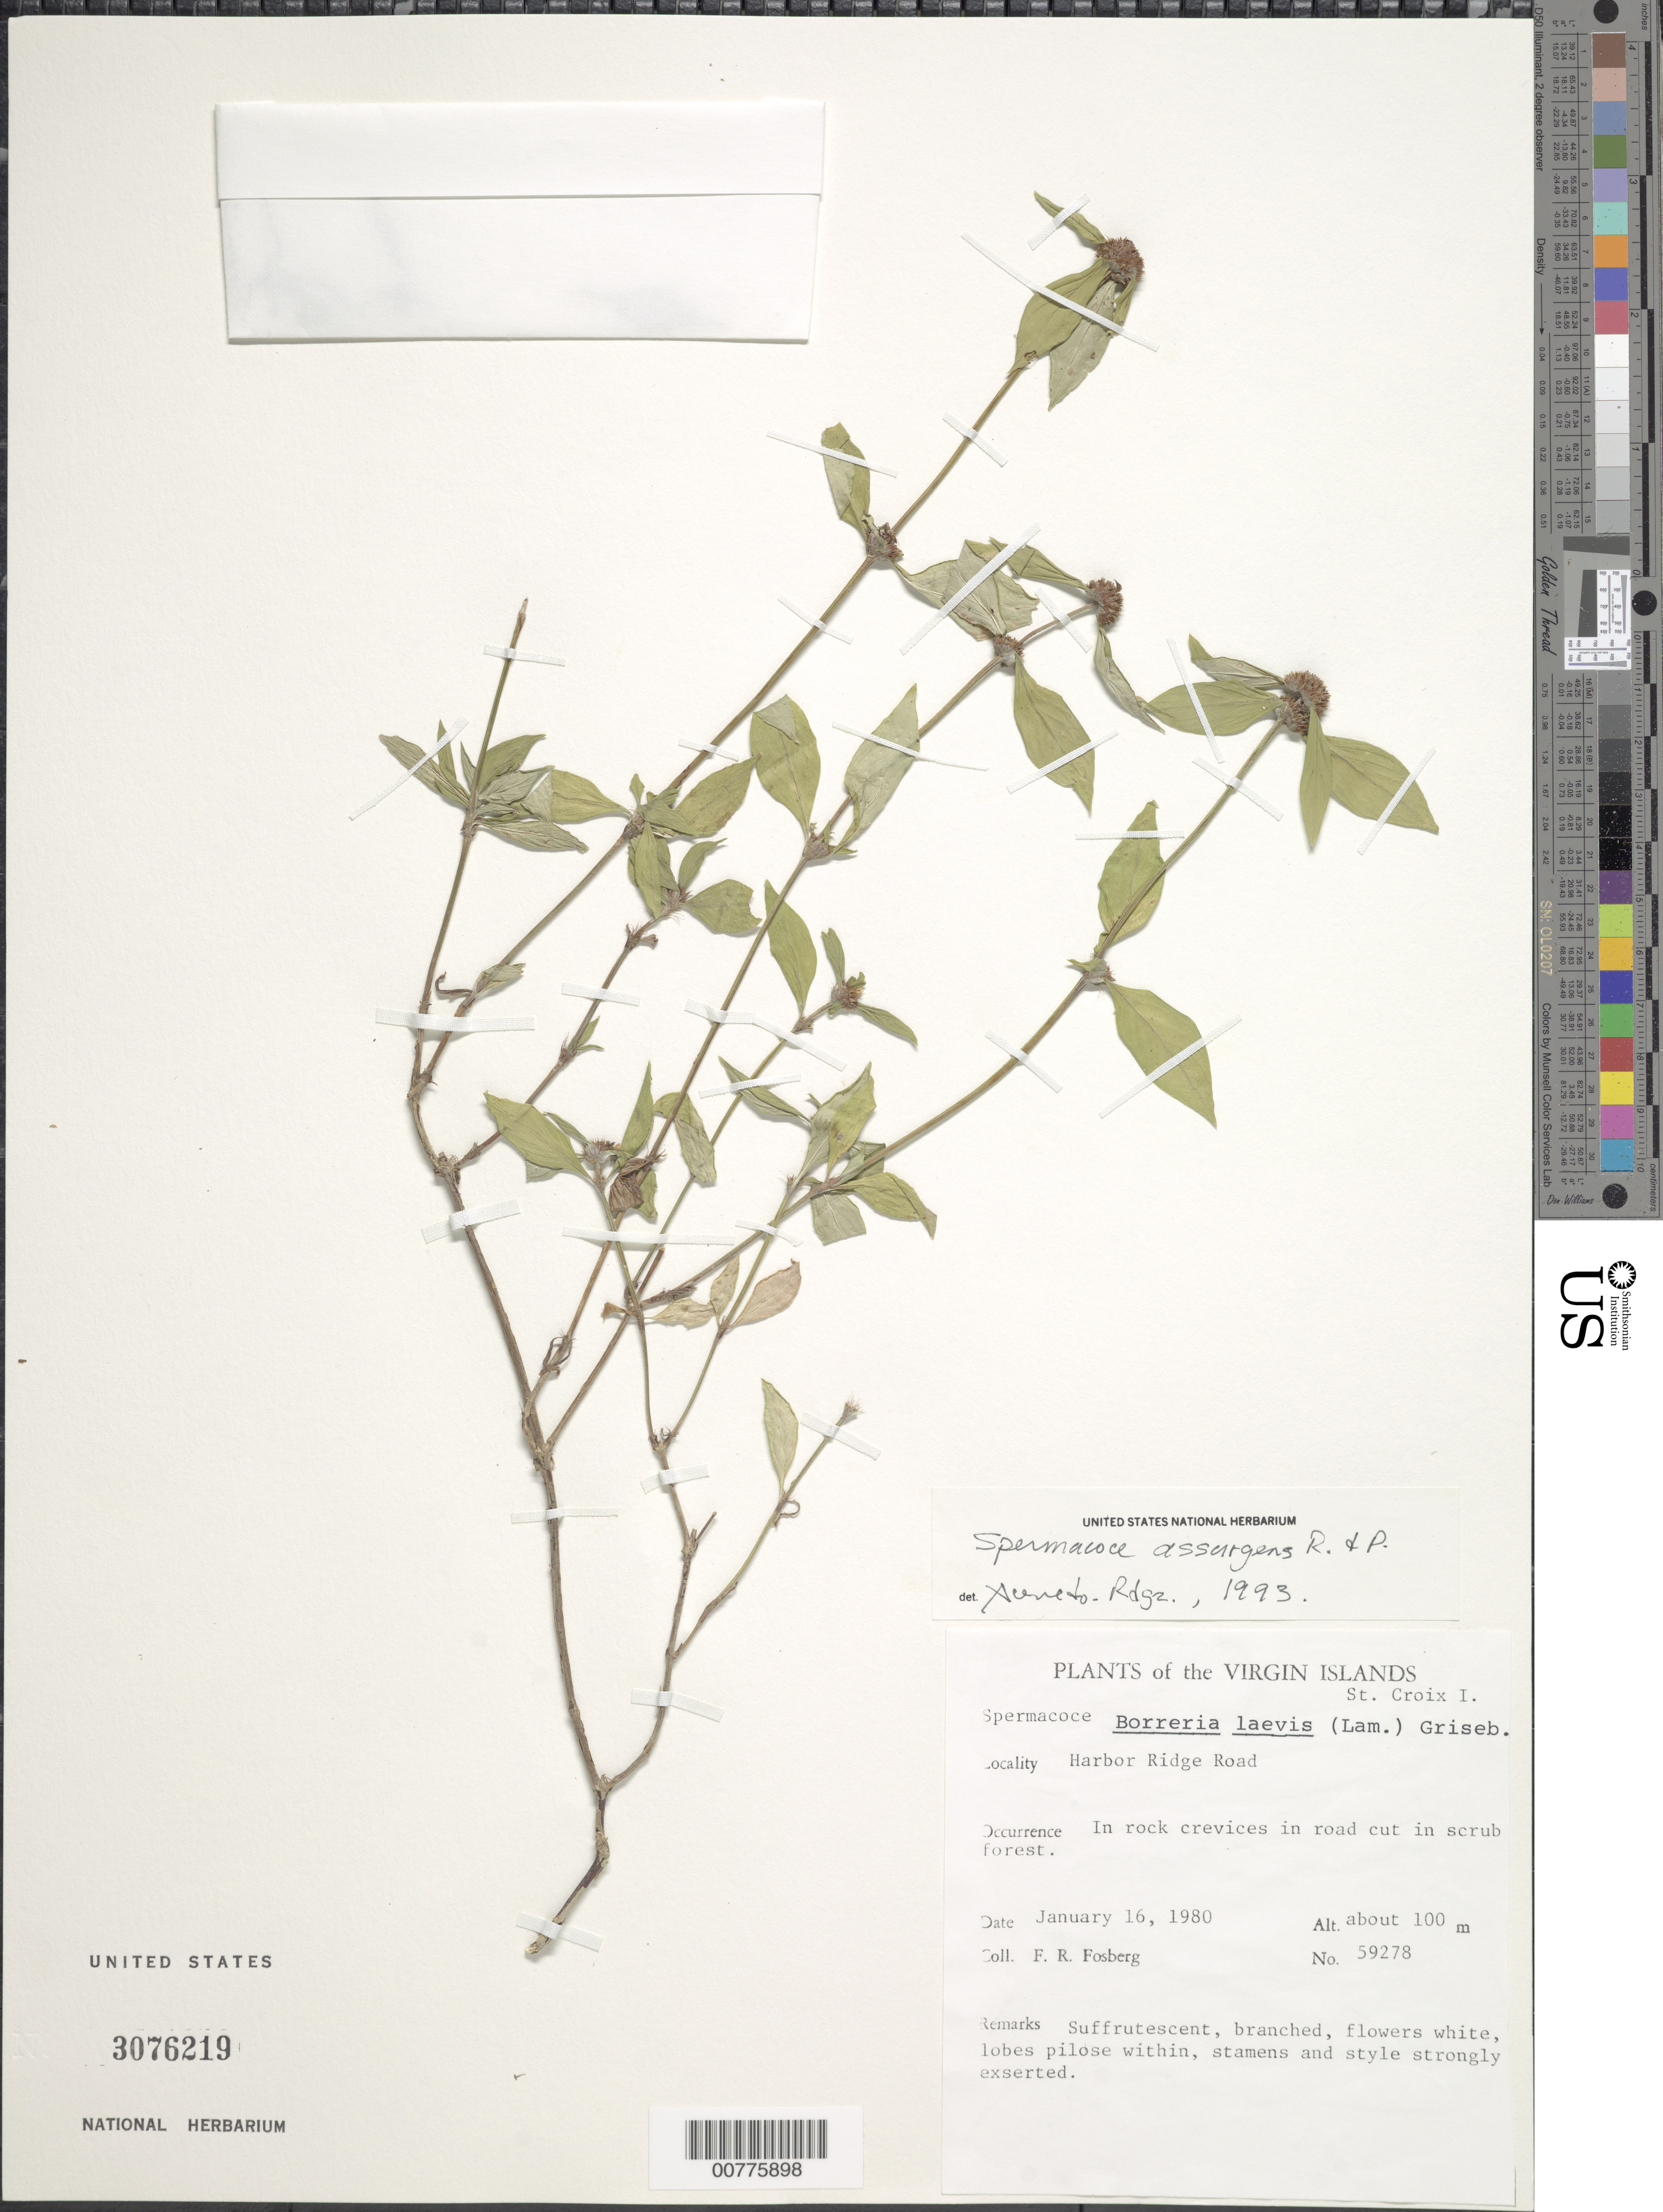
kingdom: Plantae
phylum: Tracheophyta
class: Magnoliopsida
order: Gentianales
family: Rubiaceae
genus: Spermacoce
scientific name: Spermacoce remota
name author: Lam.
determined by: Acevedo-Rodríguez, P., (BOT), Smithsonian Institution - National Museum of Natural History (UNITED STATES)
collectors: F. R. Fosberg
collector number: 59278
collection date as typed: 16 Jan 1980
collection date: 1980-01-16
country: U.S. Virgin Islands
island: St. Croix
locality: Harbor Ridge Road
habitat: In rock crevices in road cuts in scrub forest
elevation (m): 100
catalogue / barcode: US 3076219